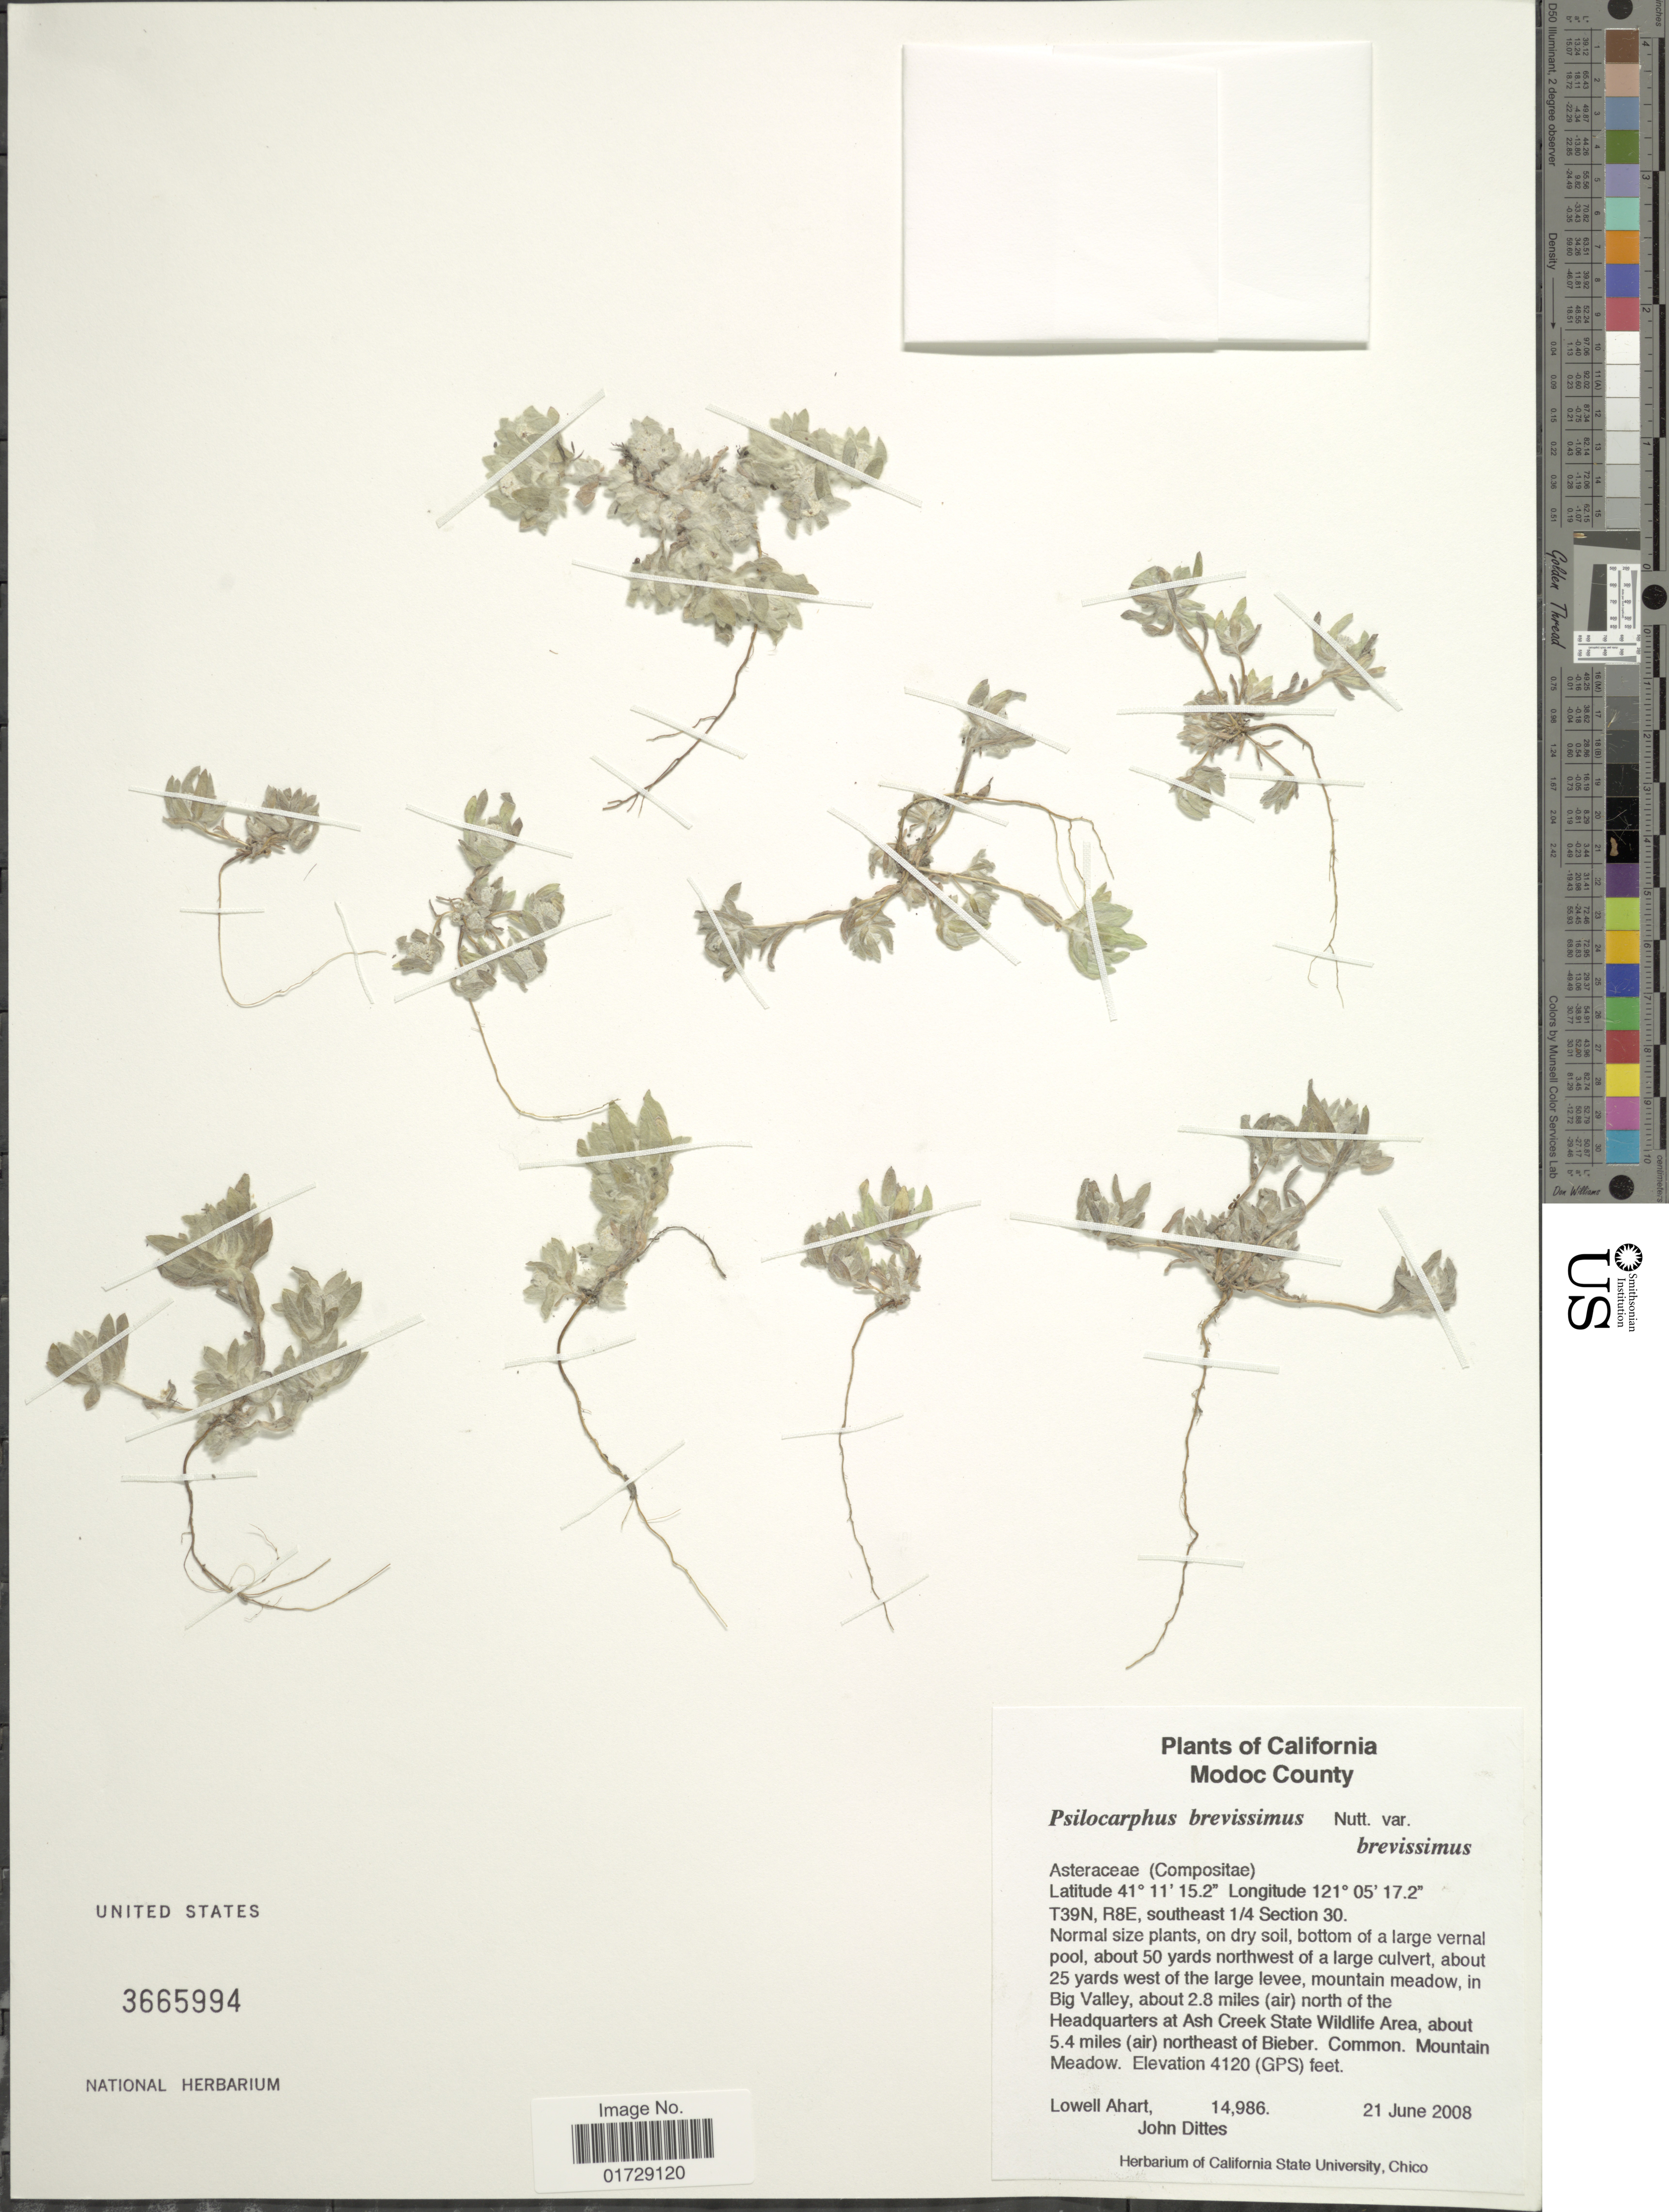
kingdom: Plantae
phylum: Tracheophyta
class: Magnoliopsida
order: Asterales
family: Asteraceae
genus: Psilocarphus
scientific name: Psilocarphus brevissimus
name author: Nutt.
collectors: L. Ahart & J. Dittes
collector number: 14986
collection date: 2008-06-21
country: United States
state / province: California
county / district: Modoc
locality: Modoc County, T39N, R9E, southeast 1/4 Section 30. in Big Valley, about 2.8 miles (air) north of the headquarters at Ash Creek State Wildlife Arrea, about 5.4 miles (air) northeast of Bieber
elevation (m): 1256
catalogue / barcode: US 3665994